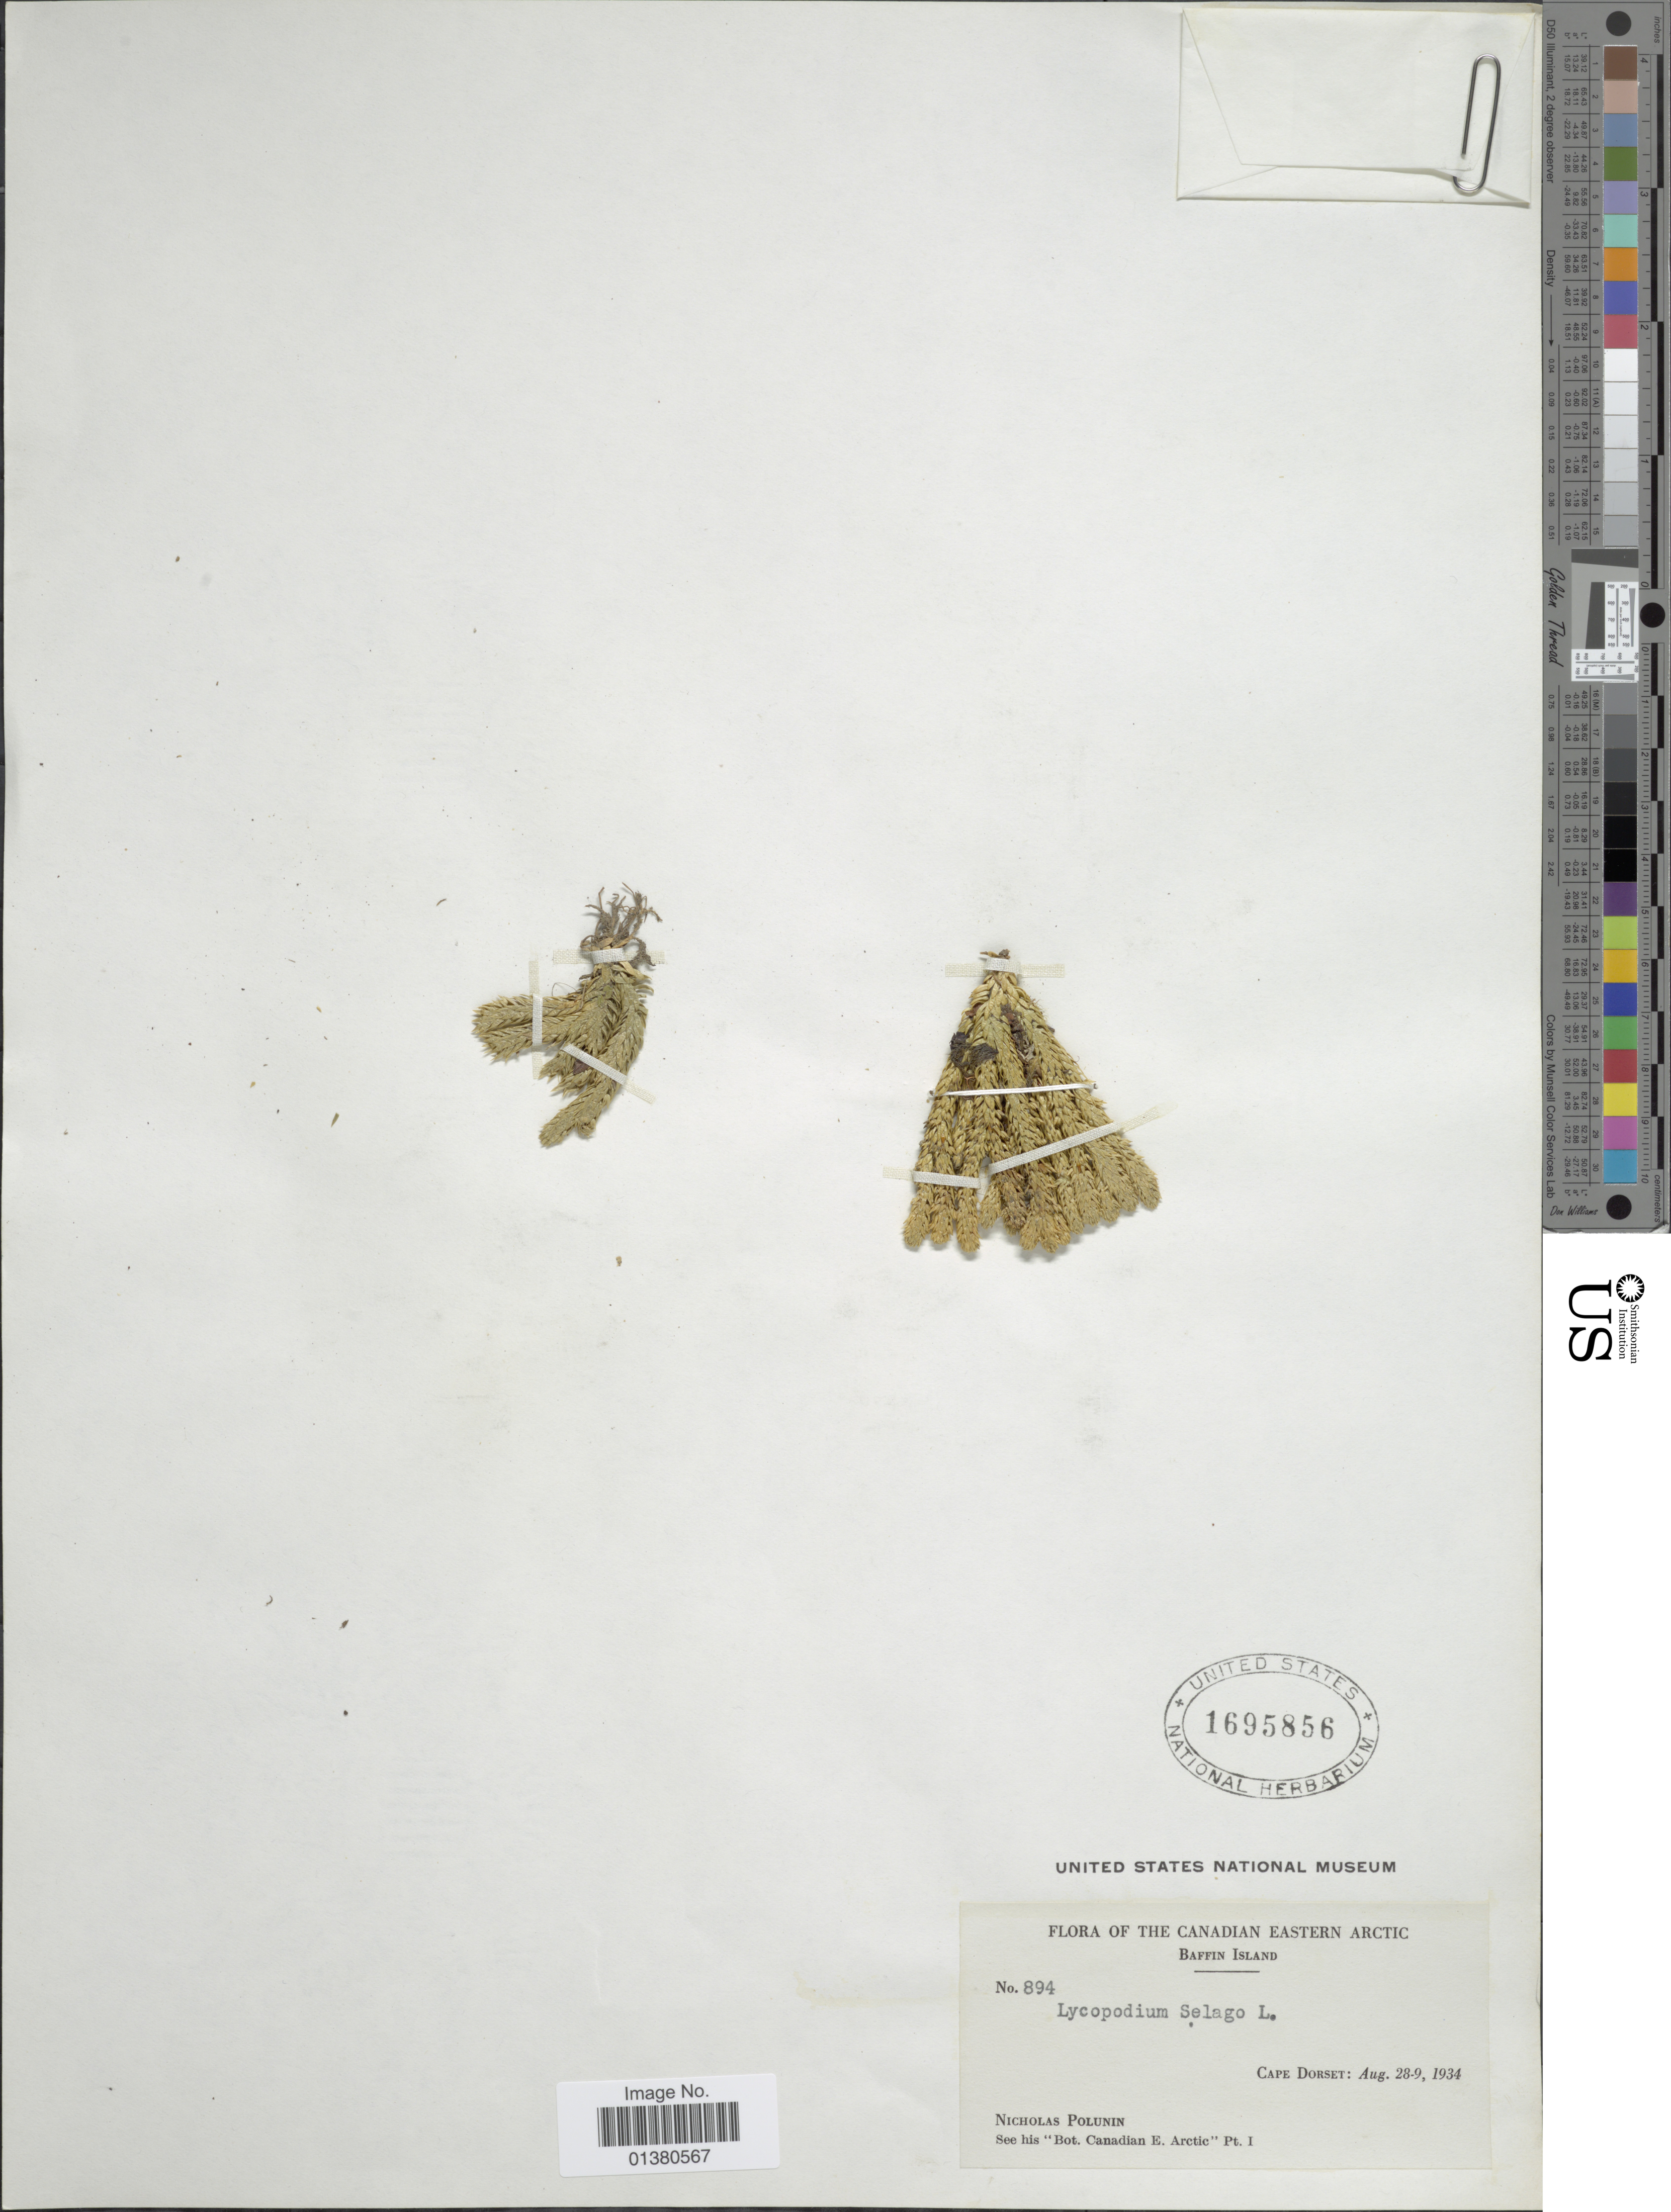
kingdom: Plantae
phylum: Tracheophyta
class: Lycopodiopsida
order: Lycopodiales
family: Lycopodiaceae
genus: Huperzia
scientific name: Huperzia selago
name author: (L.) Bernh. ex Schrank & Mart.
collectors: N. V. Polunin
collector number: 894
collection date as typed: Aug. 28-9,1934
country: Canada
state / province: Nunavut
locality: Canadian Eastern Arctic, Baffin Island, Cape Dorset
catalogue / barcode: US 1695856